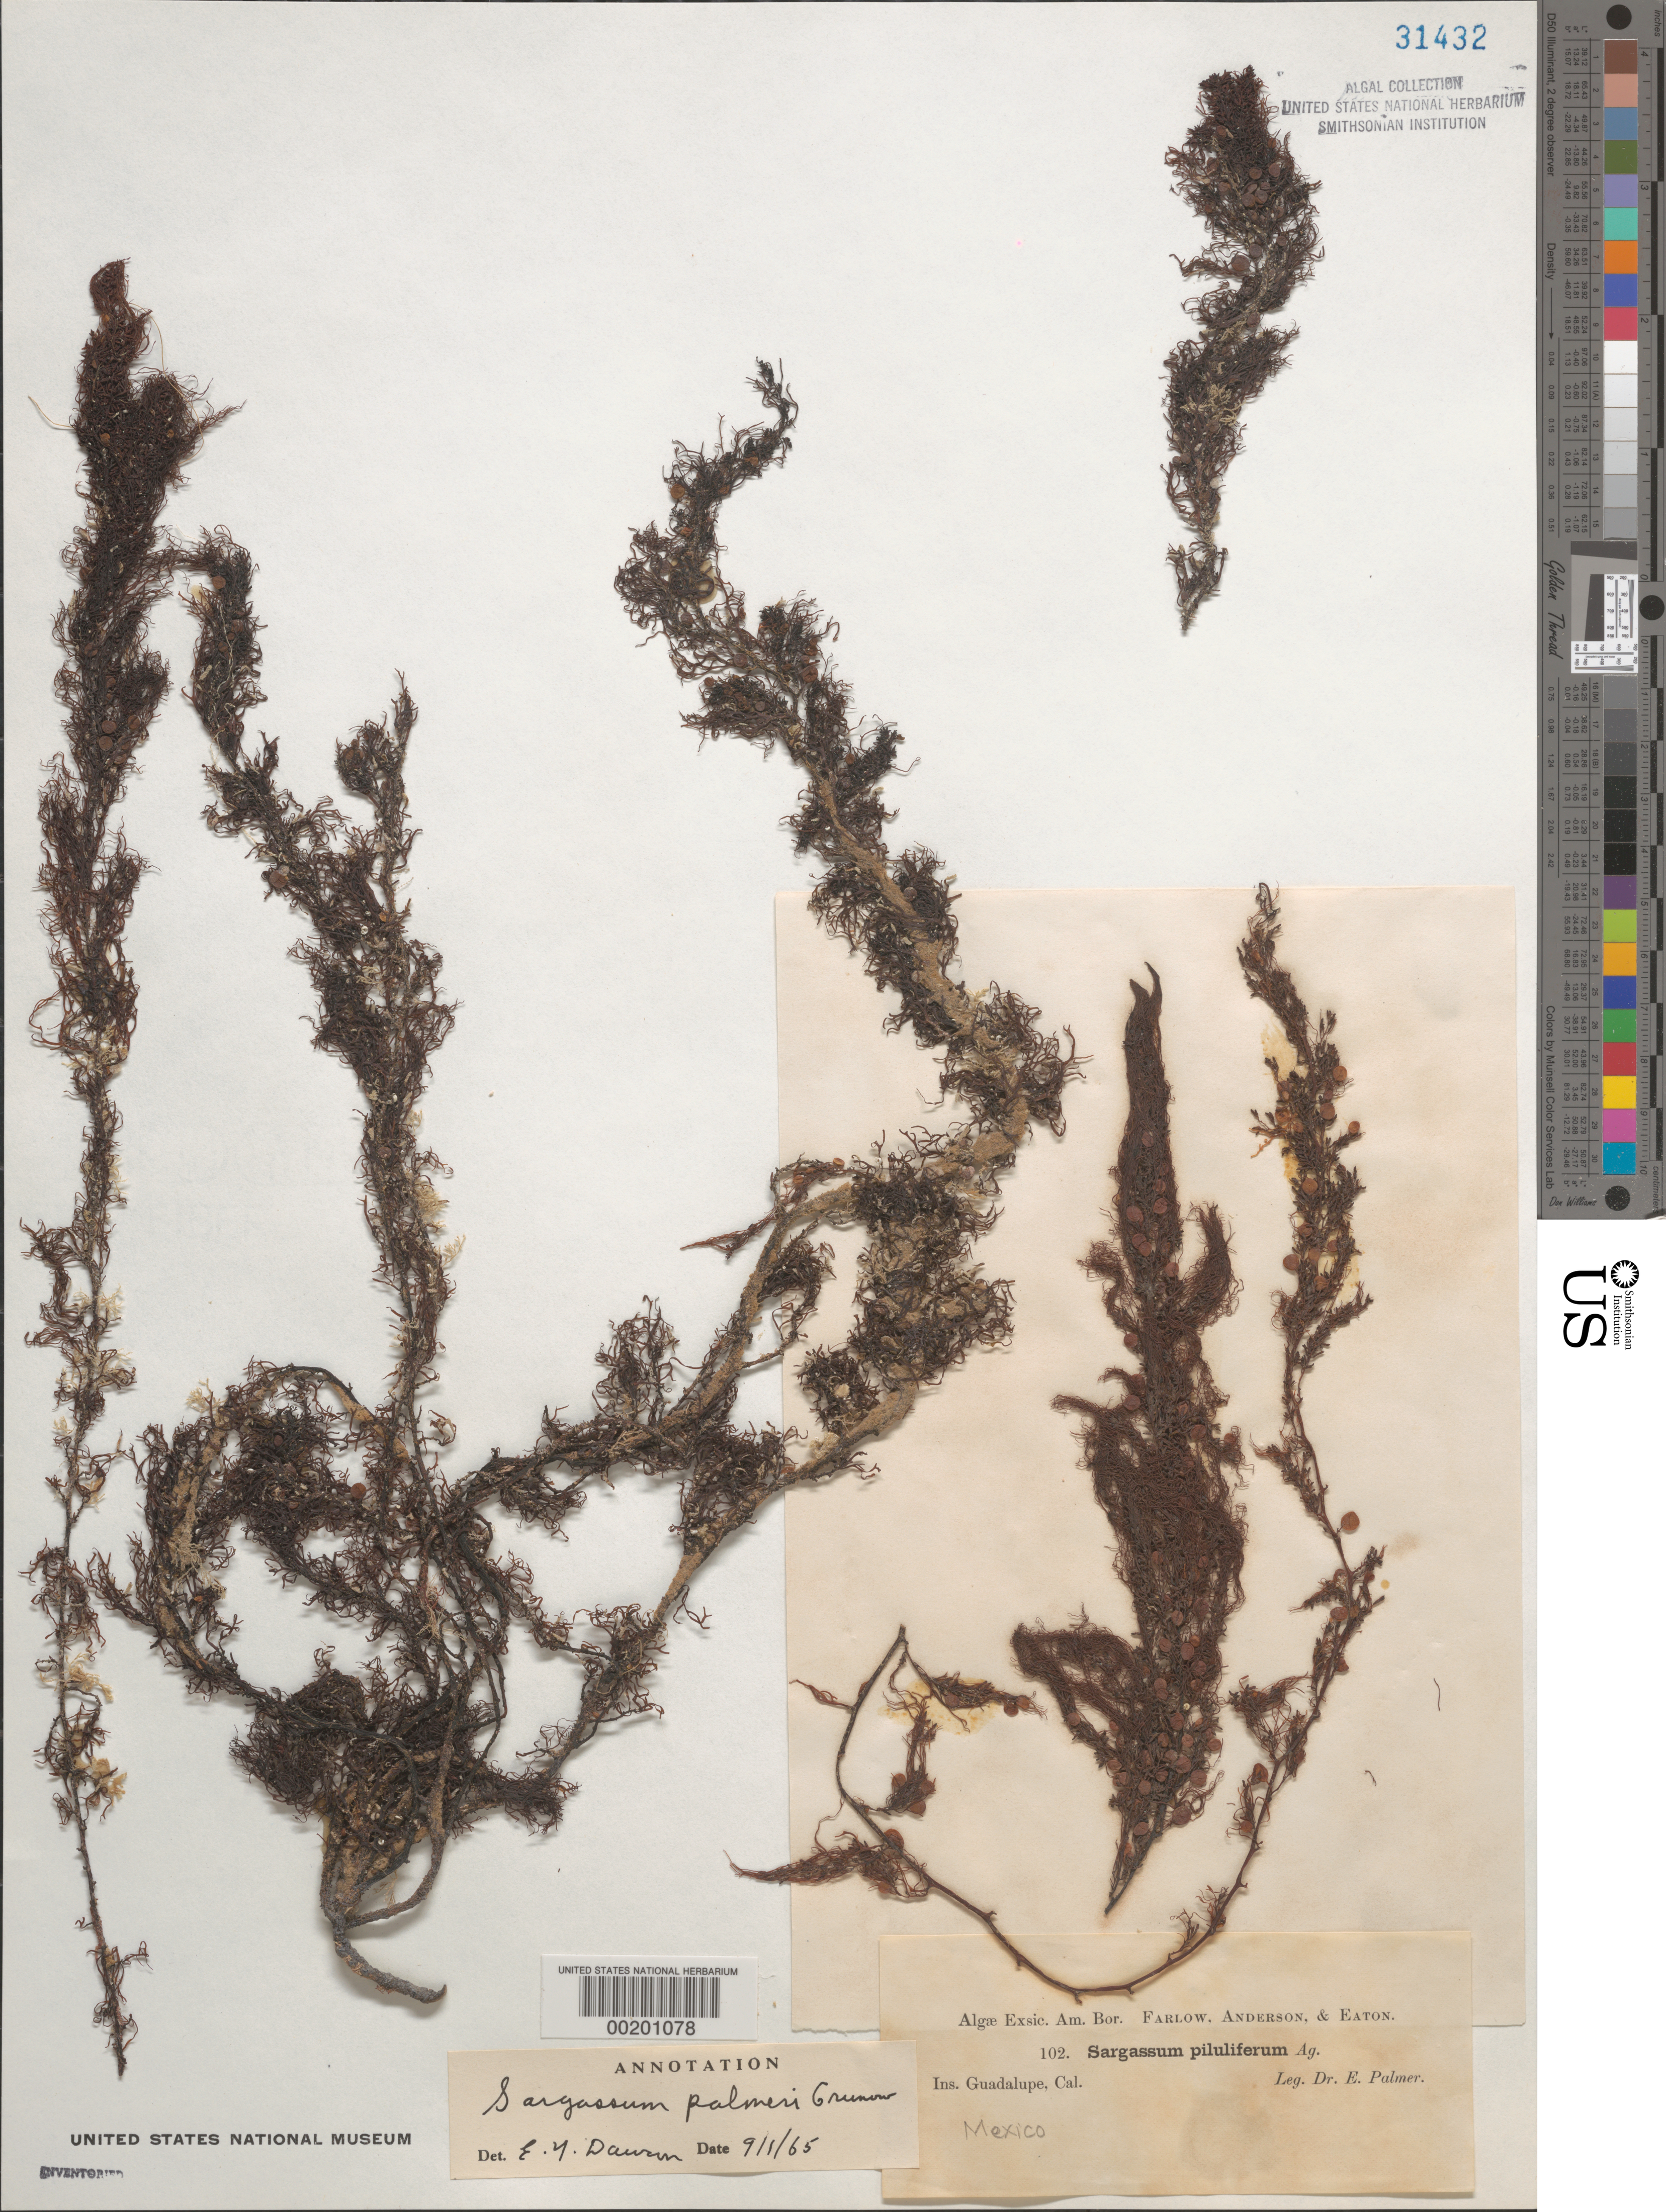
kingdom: Chromista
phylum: Ochrophyta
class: Phaeophyceae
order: Fucales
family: Sargassaceae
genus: Sargassum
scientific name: Sargassum palmeri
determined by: Dawson, E. Y.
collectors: E. Palmer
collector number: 102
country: Mexico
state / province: Baja California Norte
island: Isla Guadalupe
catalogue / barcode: US 31432